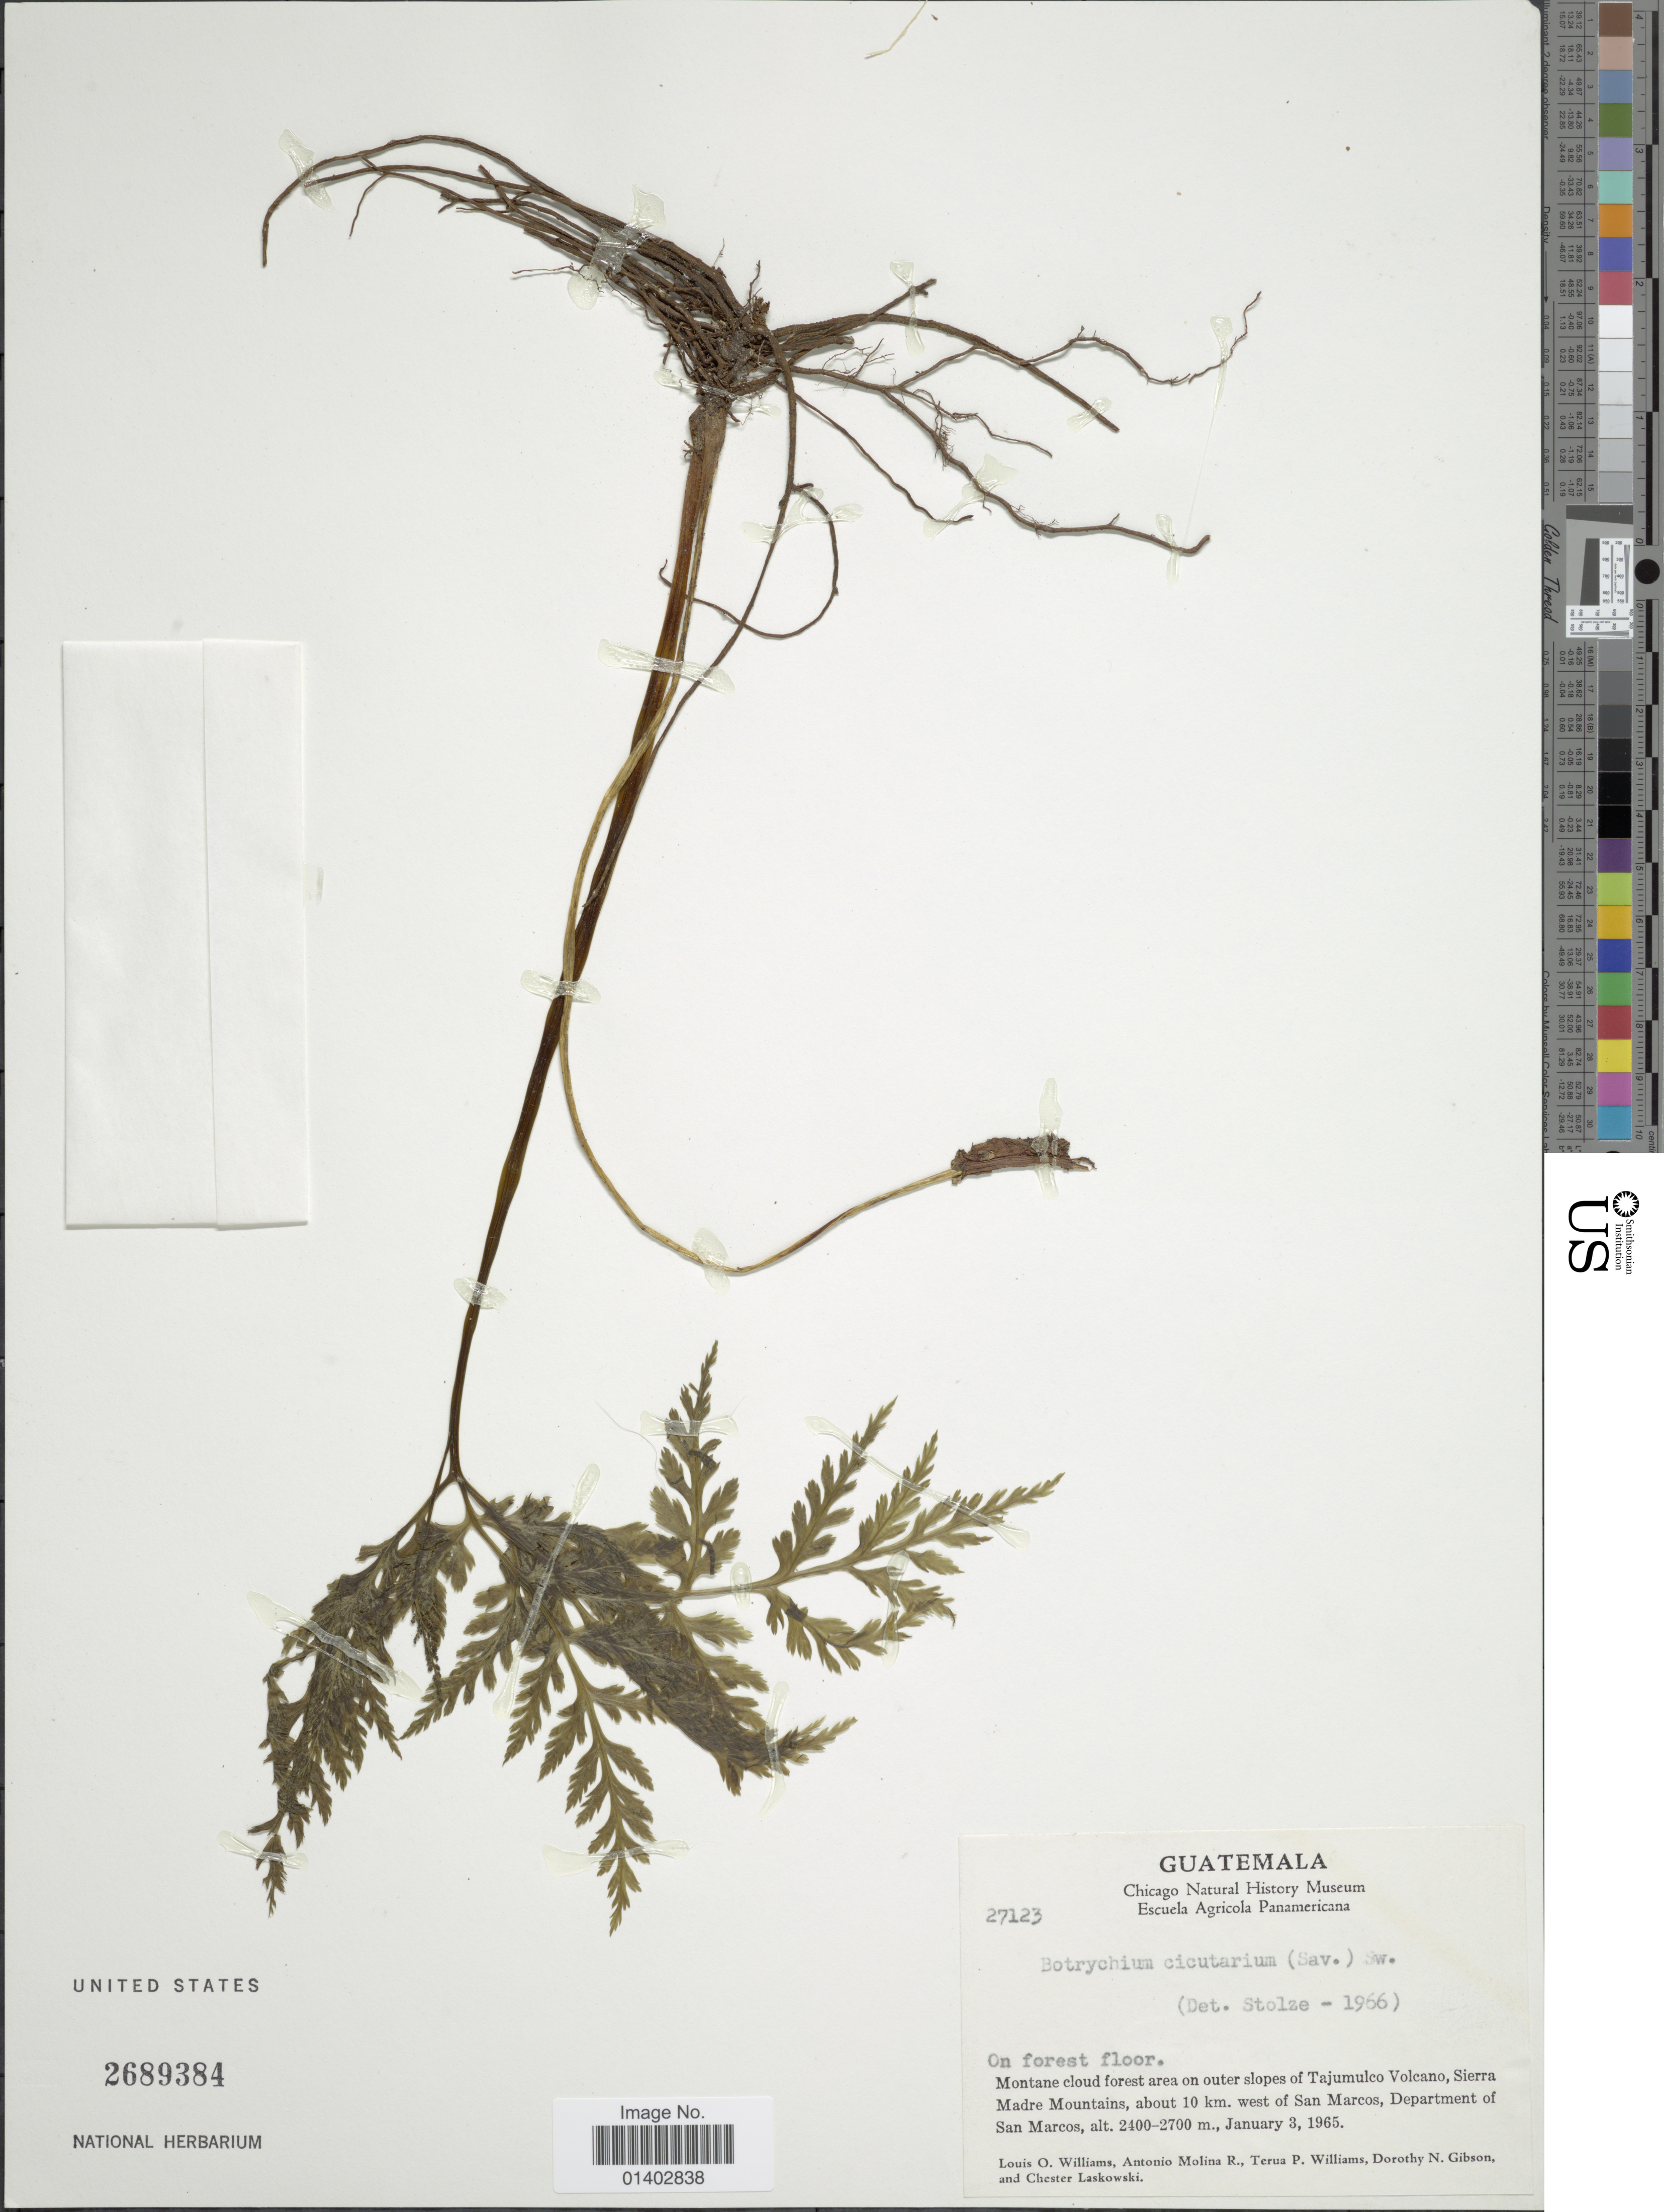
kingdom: Plantae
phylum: Tracheophyta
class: Polypodiopsida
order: Ophioglossales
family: Ophioglossaceae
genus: Botrychium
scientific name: Botrychium virginianum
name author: (L.) Sw.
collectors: L. O. Williams, A. Molina R., T. P. Williams, D. N. Gibson & C. Laskowski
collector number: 27123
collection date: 1965-01-03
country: Guatemala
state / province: San Marcos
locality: On forest floor, Montane cloud forest area on outer slopes of Tajumulco Volcano, Sierra Madre Mountains, about 10 km. west of San Marcos, Department of San Marcos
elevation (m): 2400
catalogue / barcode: US 2689384